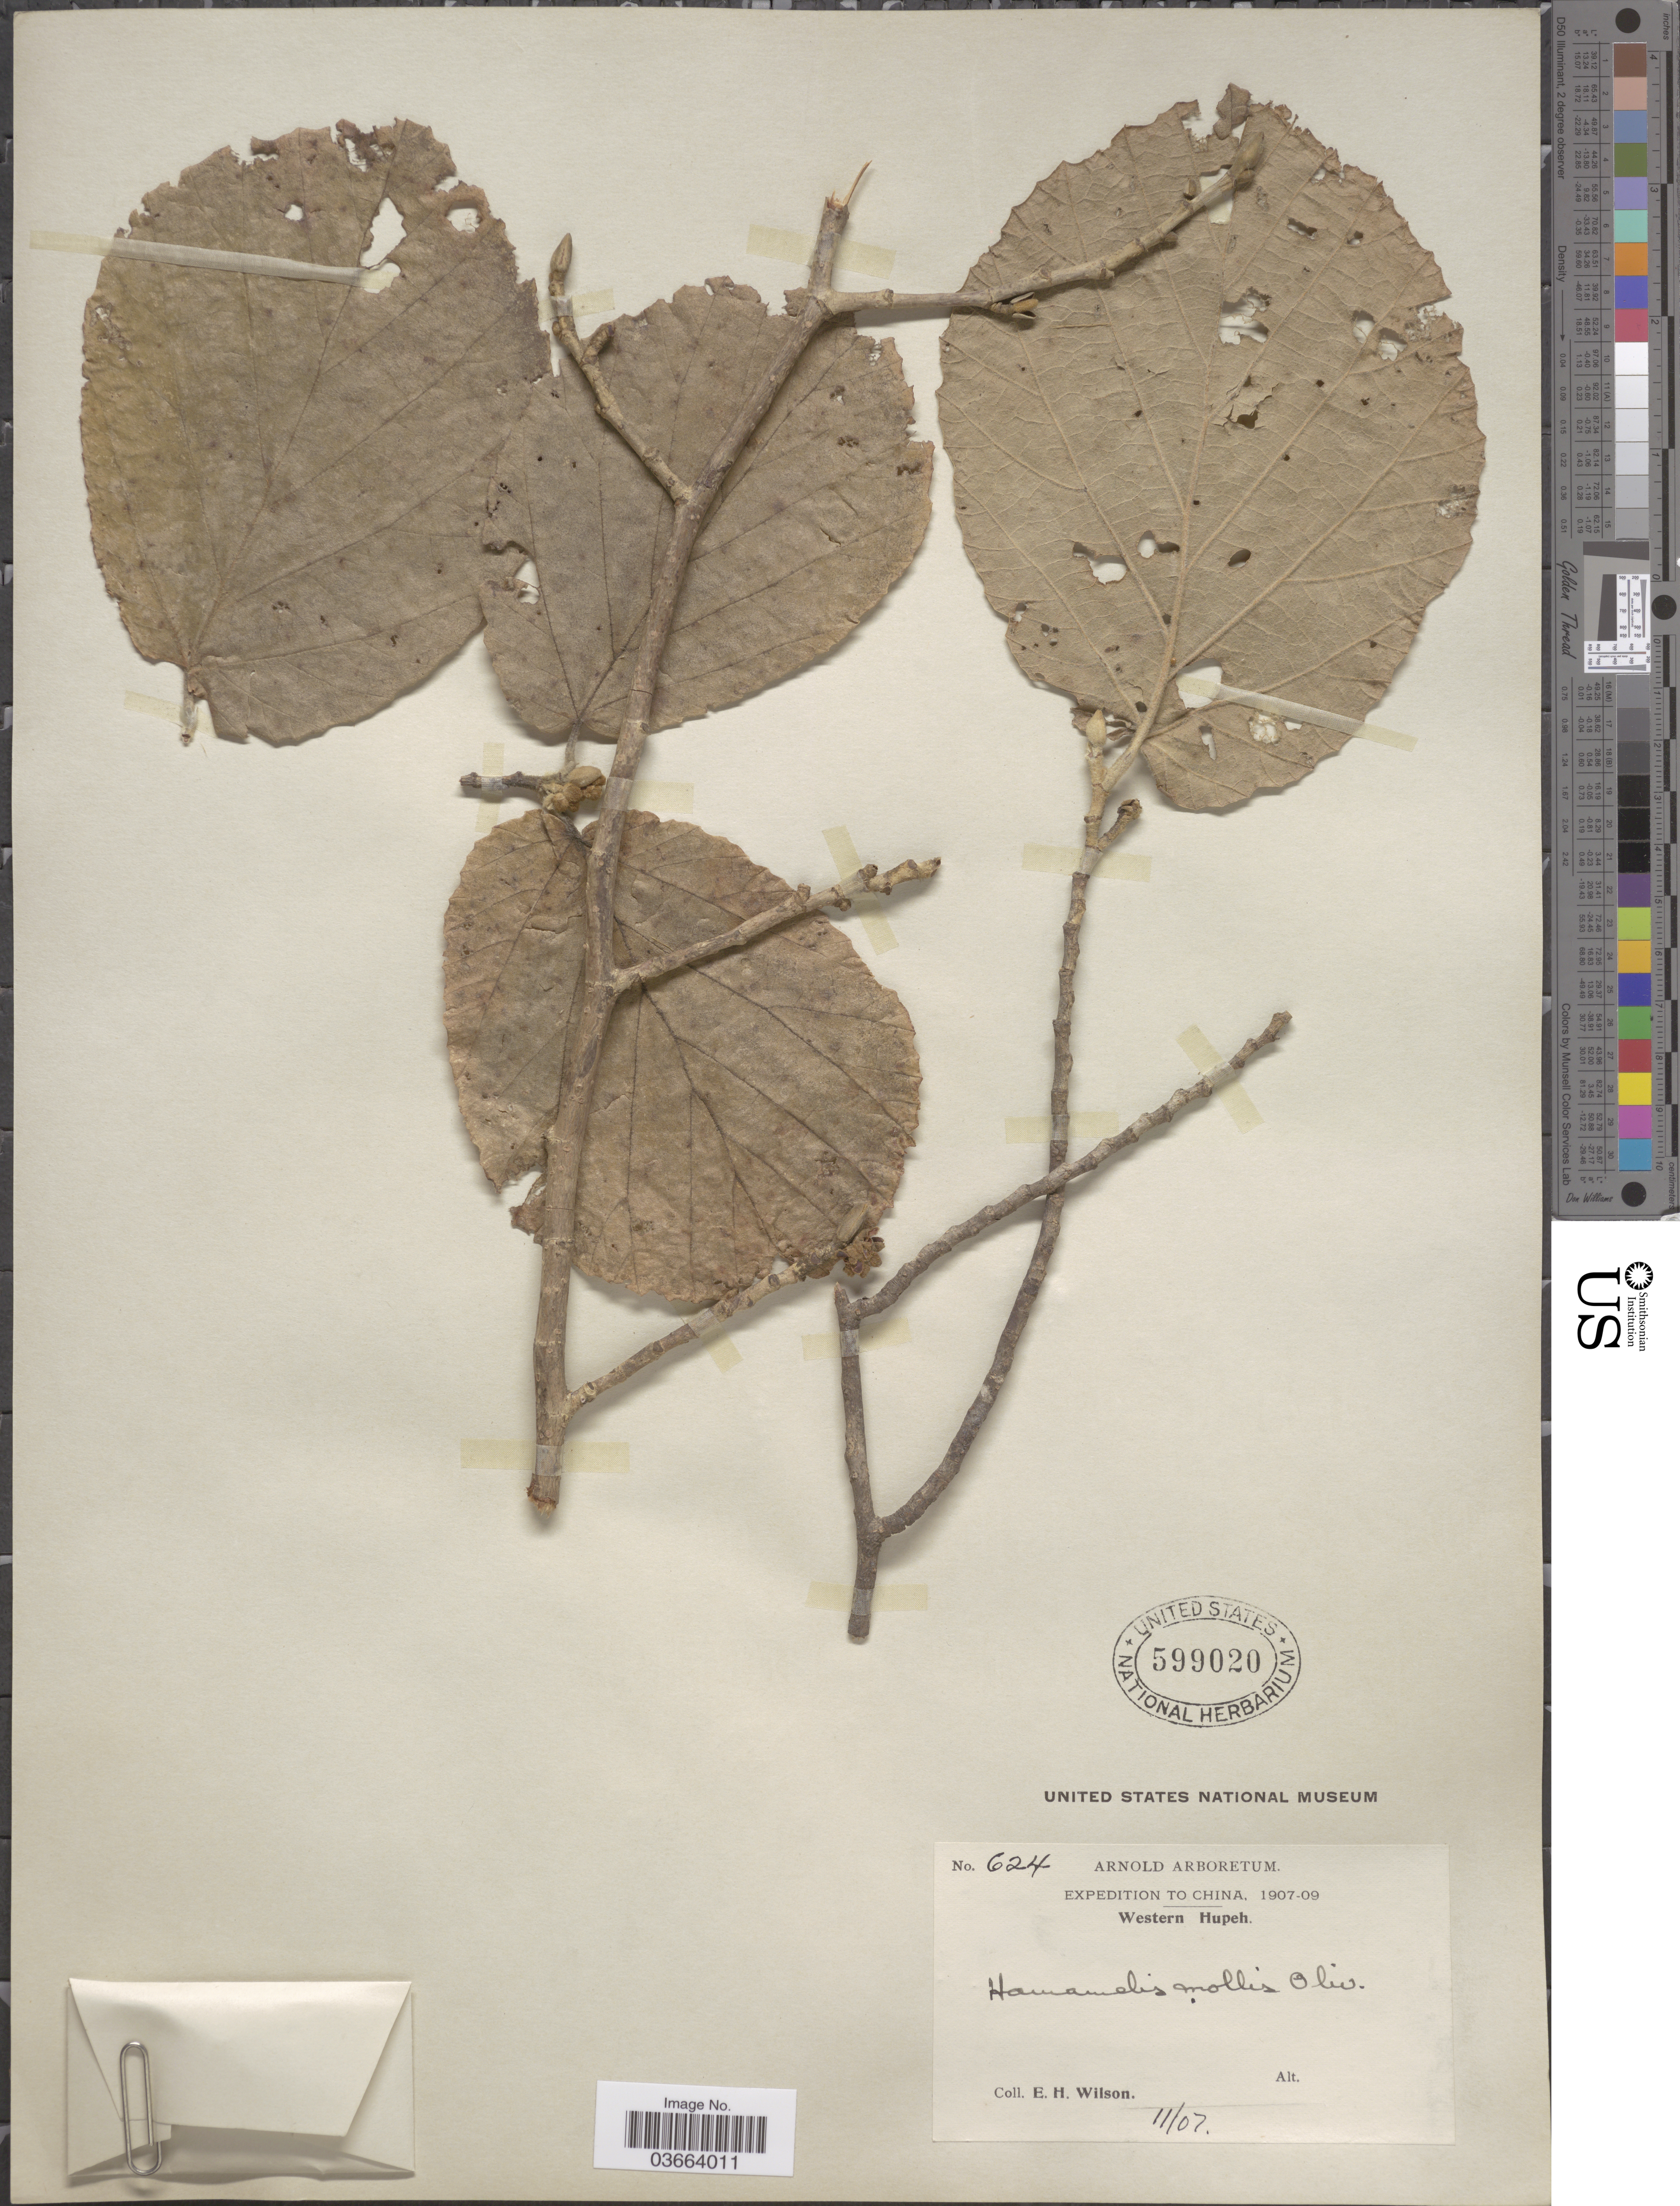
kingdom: Plantae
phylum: Tracheophyta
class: Magnoliopsida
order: Saxifragales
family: Hamamelidaceae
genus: Hamamelis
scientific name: Hamamelis mollis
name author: Oliv.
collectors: E. Wilson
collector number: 624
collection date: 1907-11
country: China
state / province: Hubei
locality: Western Hupeh.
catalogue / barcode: US 599020